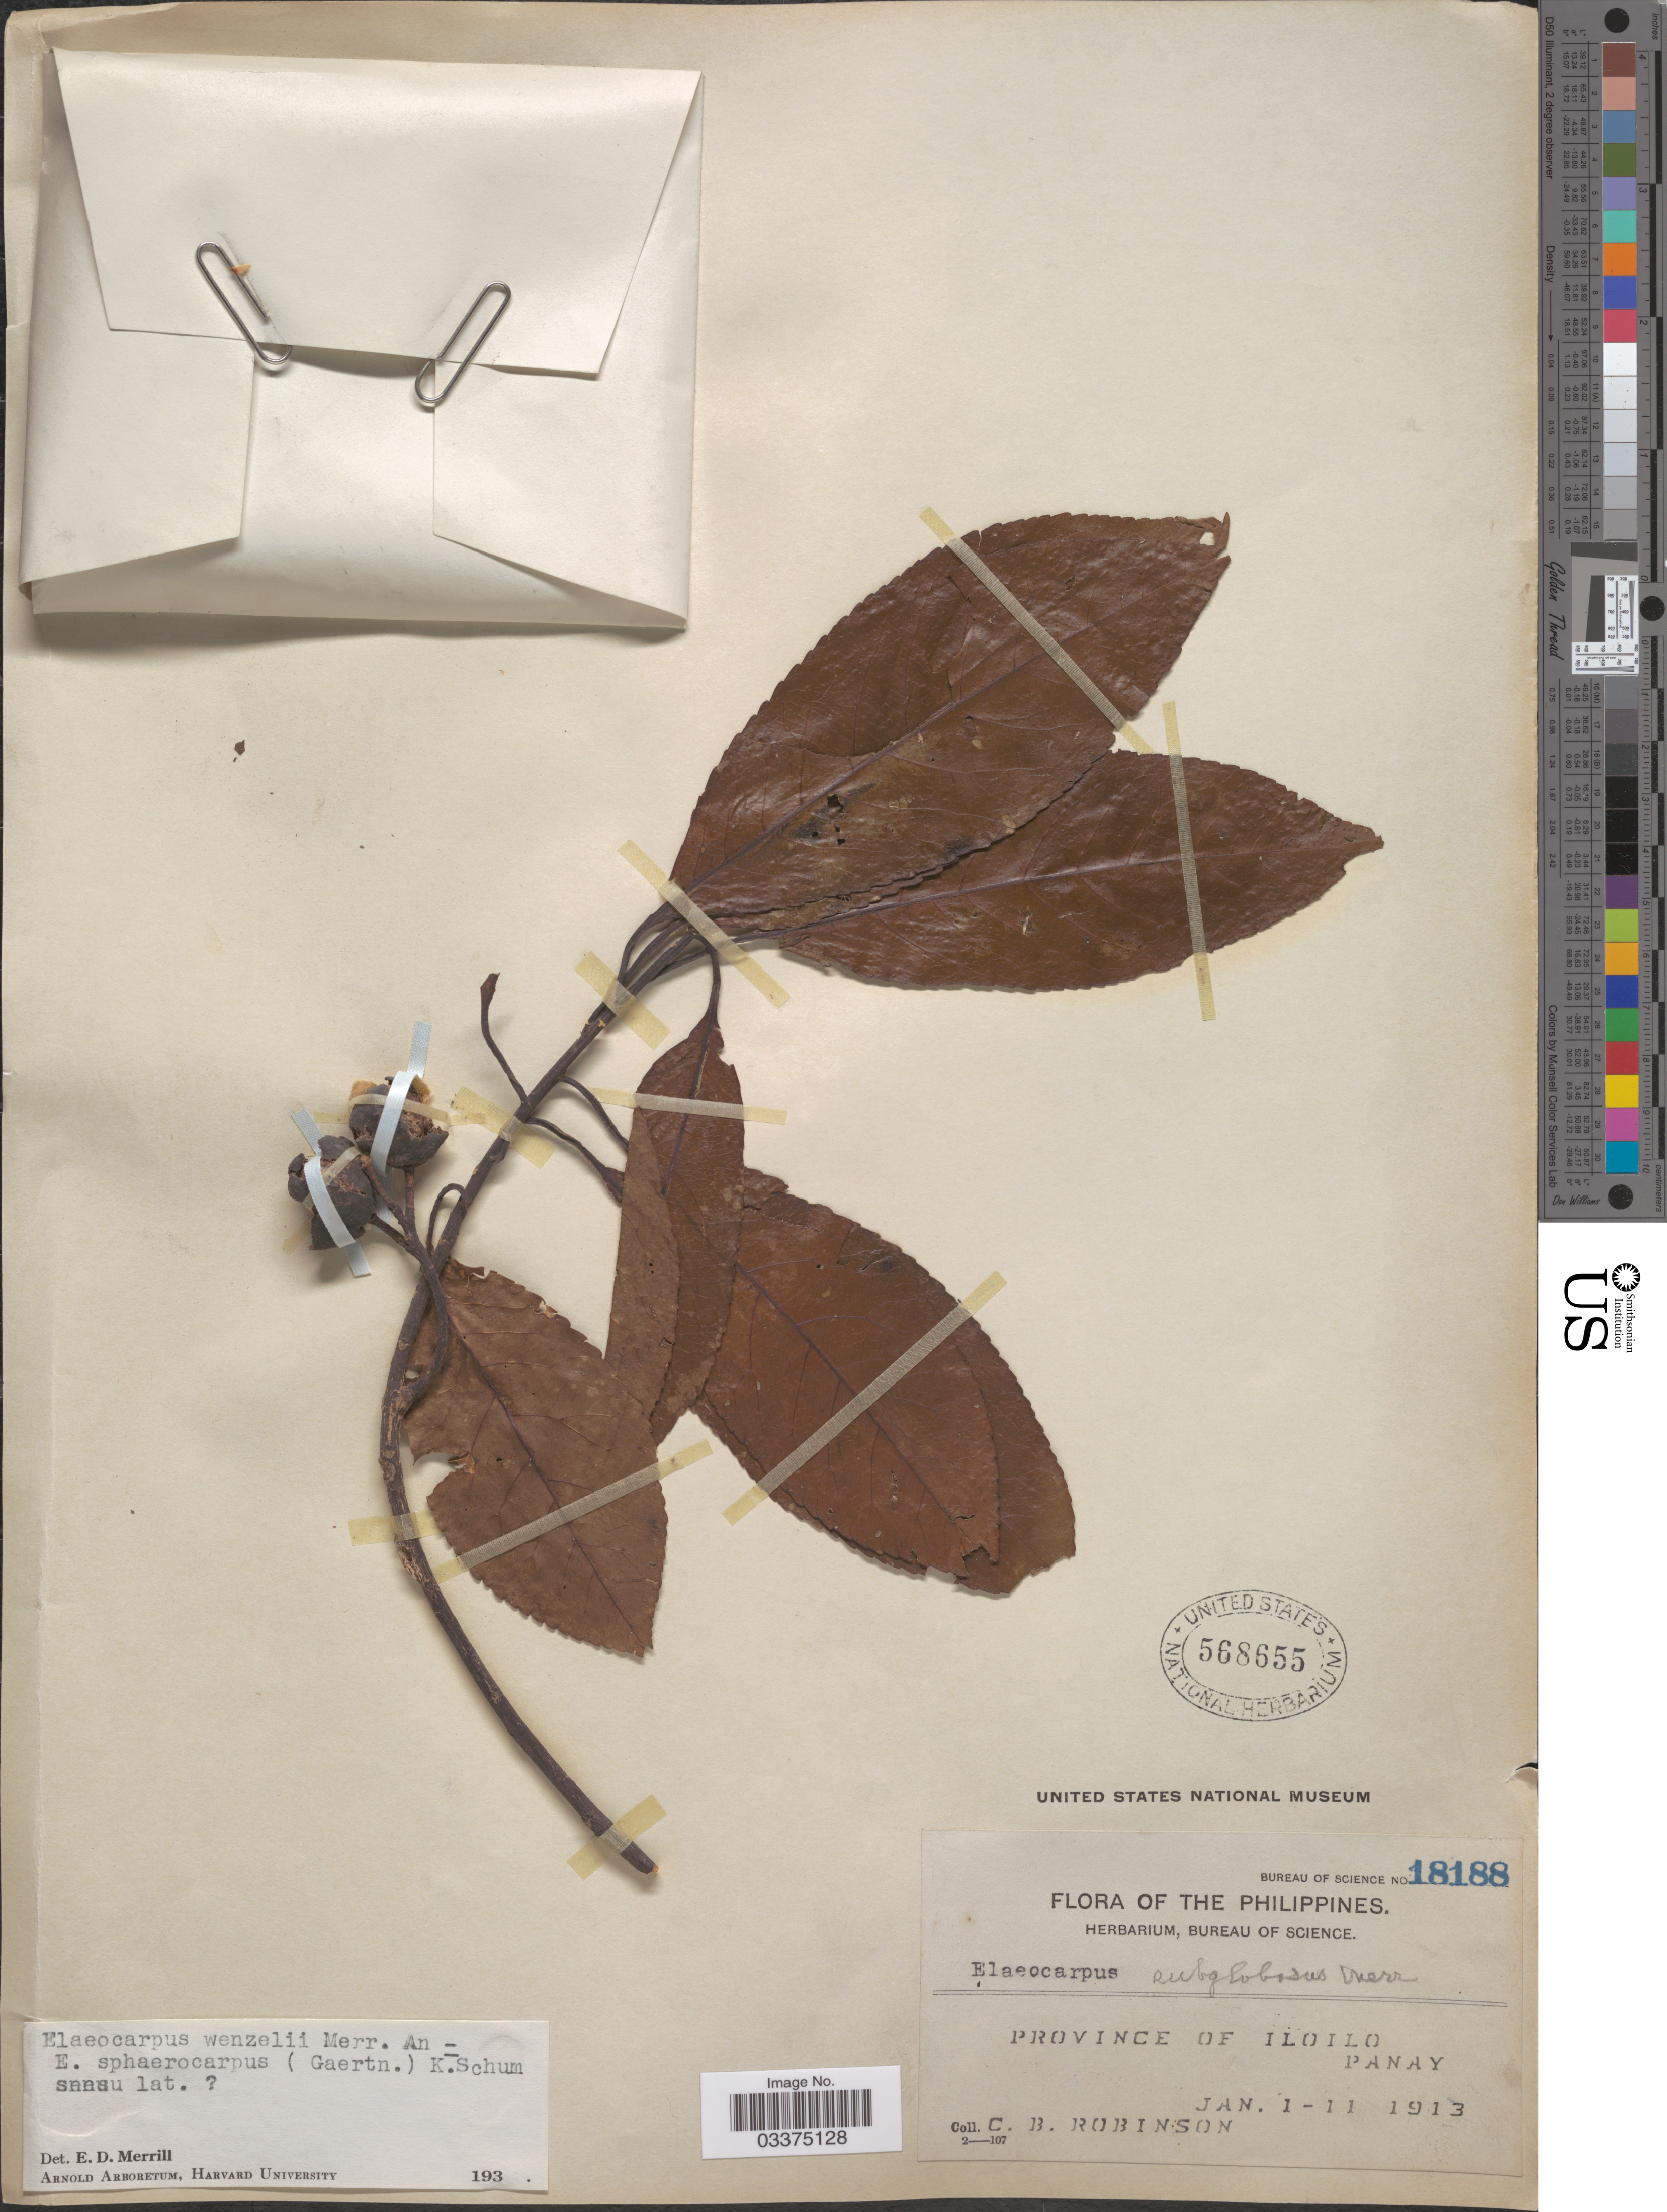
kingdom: Plantae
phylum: Tracheophyta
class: Magnoliopsida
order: Oxalidales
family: Elaeocarpaceae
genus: Elaeocarpus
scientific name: Elaeocarpus wenzelii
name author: Merr.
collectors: C. Robinson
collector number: Bureau of Science 18188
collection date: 1913-01-01/1913-01-11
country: Philippines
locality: Province of Iloilo. Panay.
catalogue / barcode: US 568655